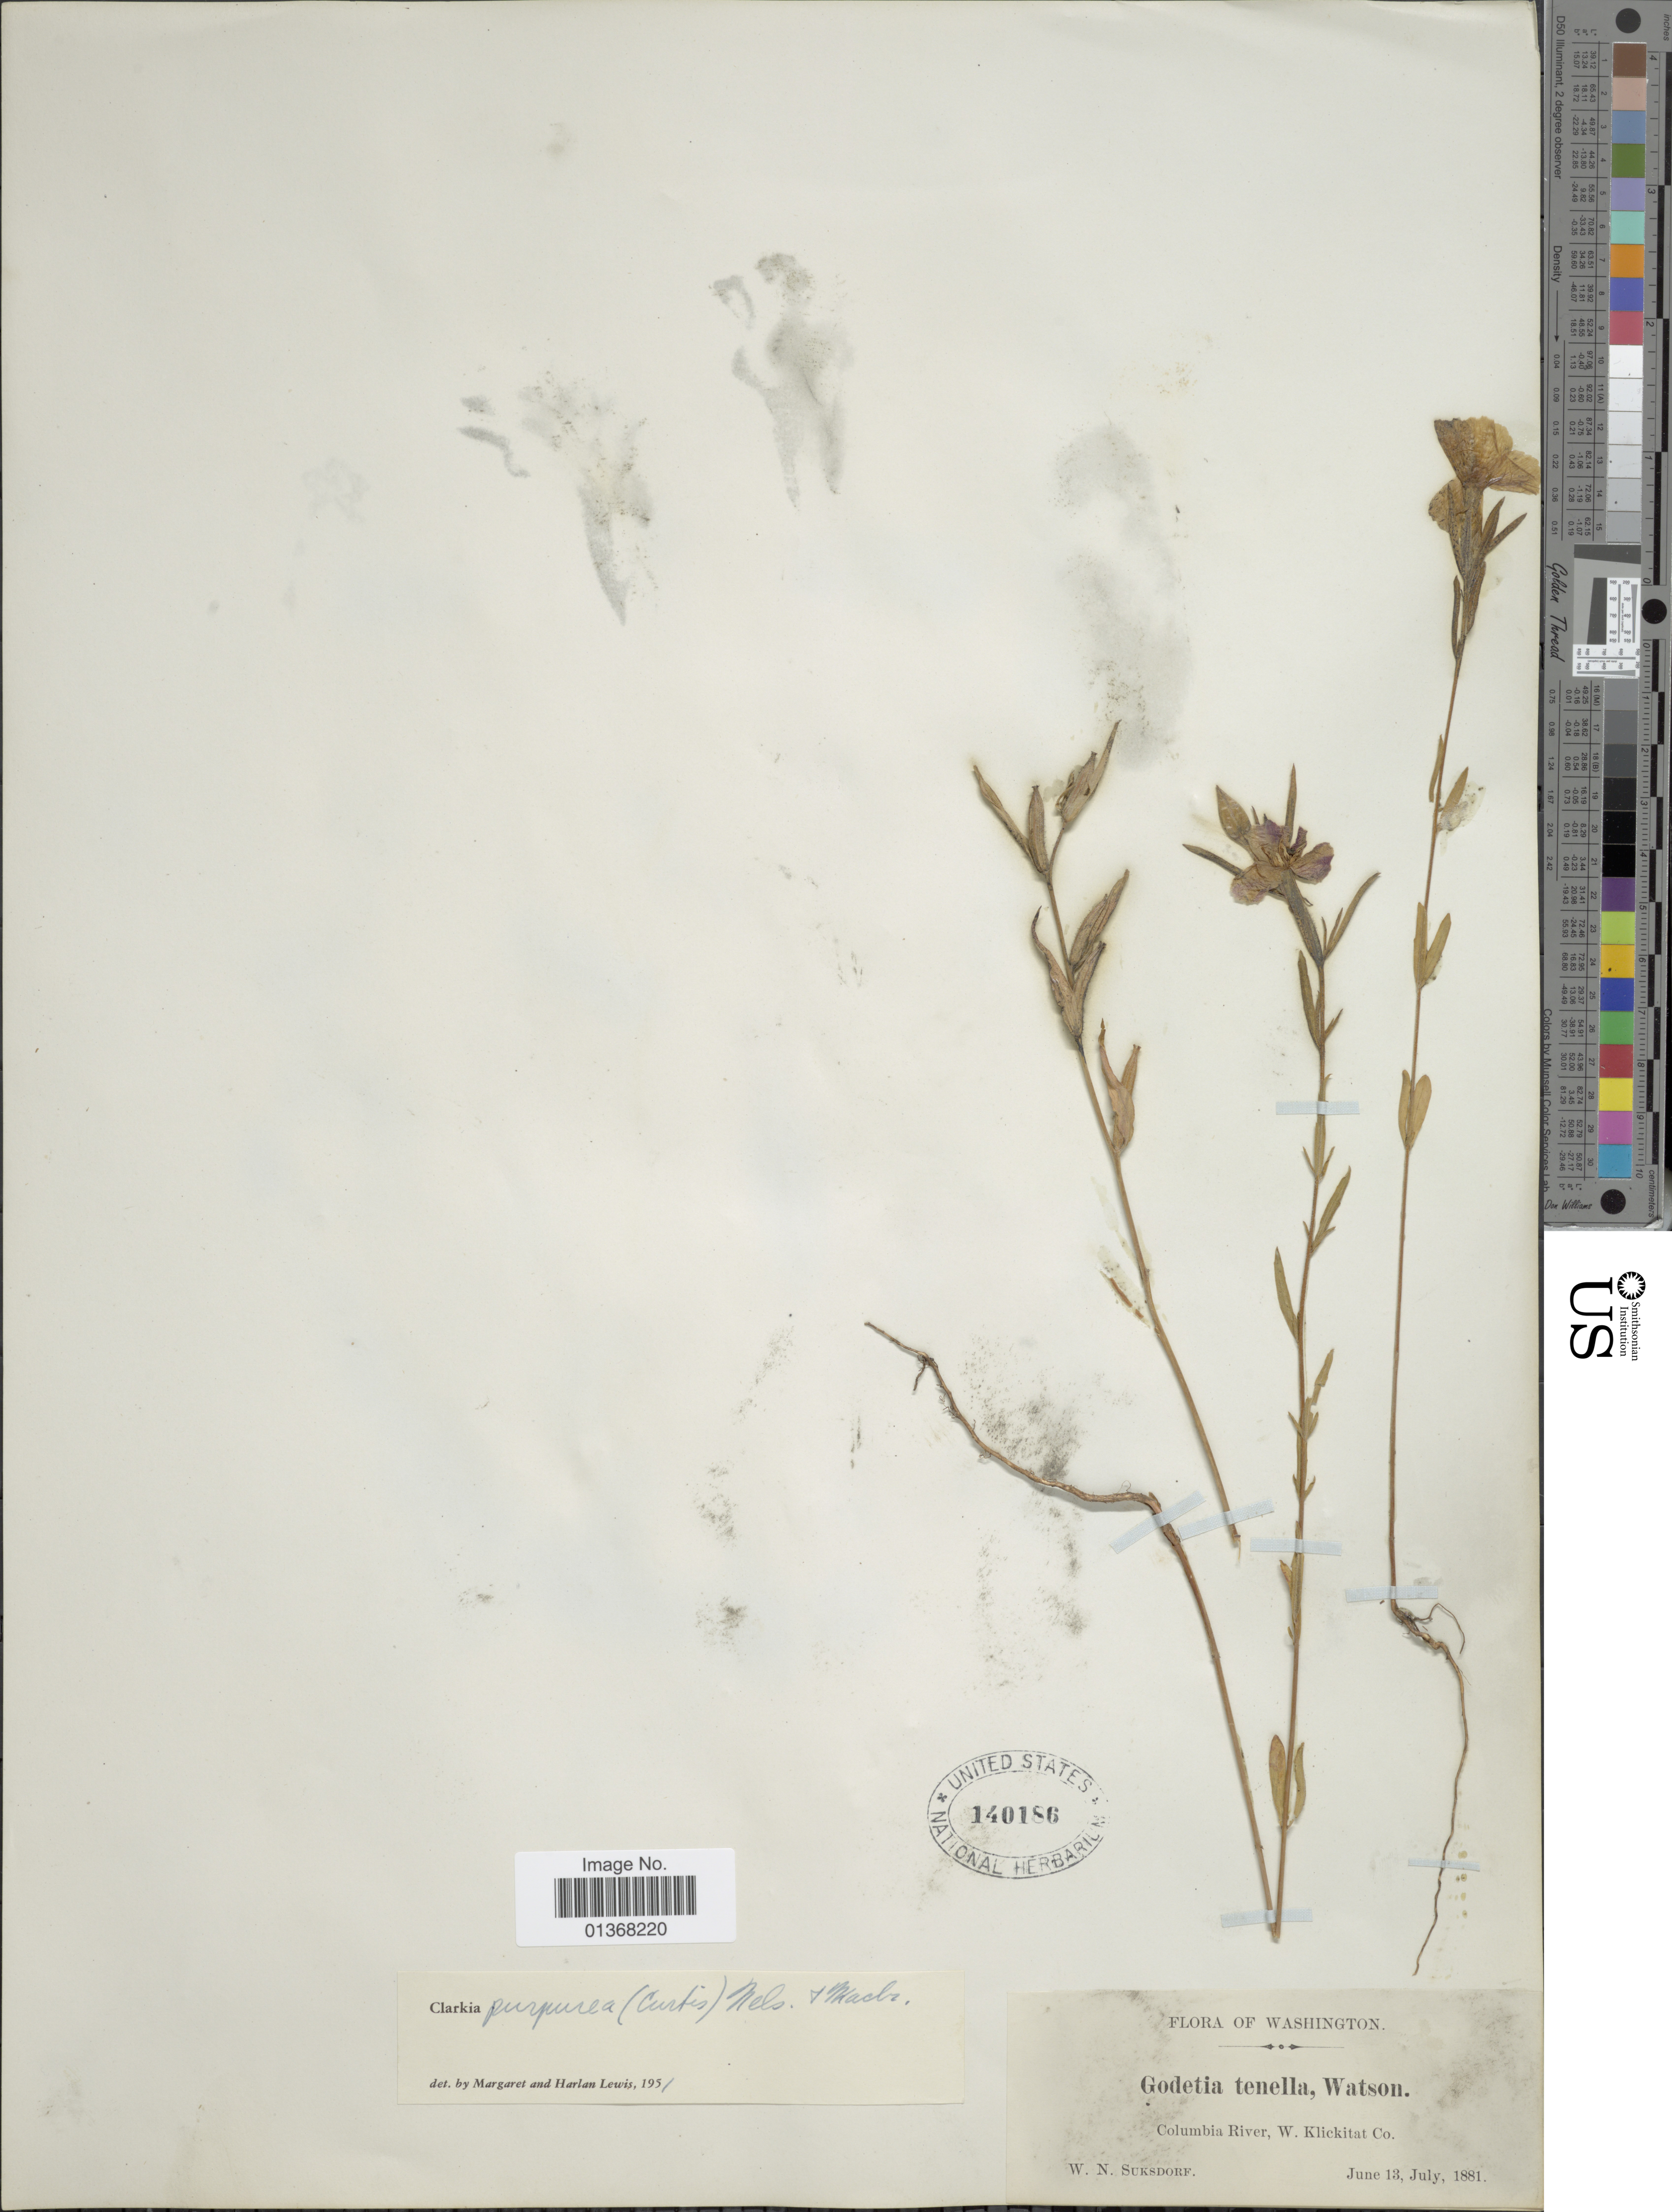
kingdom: Plantae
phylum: Tracheophyta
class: Magnoliopsida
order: Myrtales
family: Onagraceae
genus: Clarkia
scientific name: Clarkia pulchella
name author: Pursh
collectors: W. N. Suksdorf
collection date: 1881-06-13/1881-07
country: United States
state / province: Washington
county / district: Klickitat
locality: Columbia River, W. Klickitat Co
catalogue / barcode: US 140186